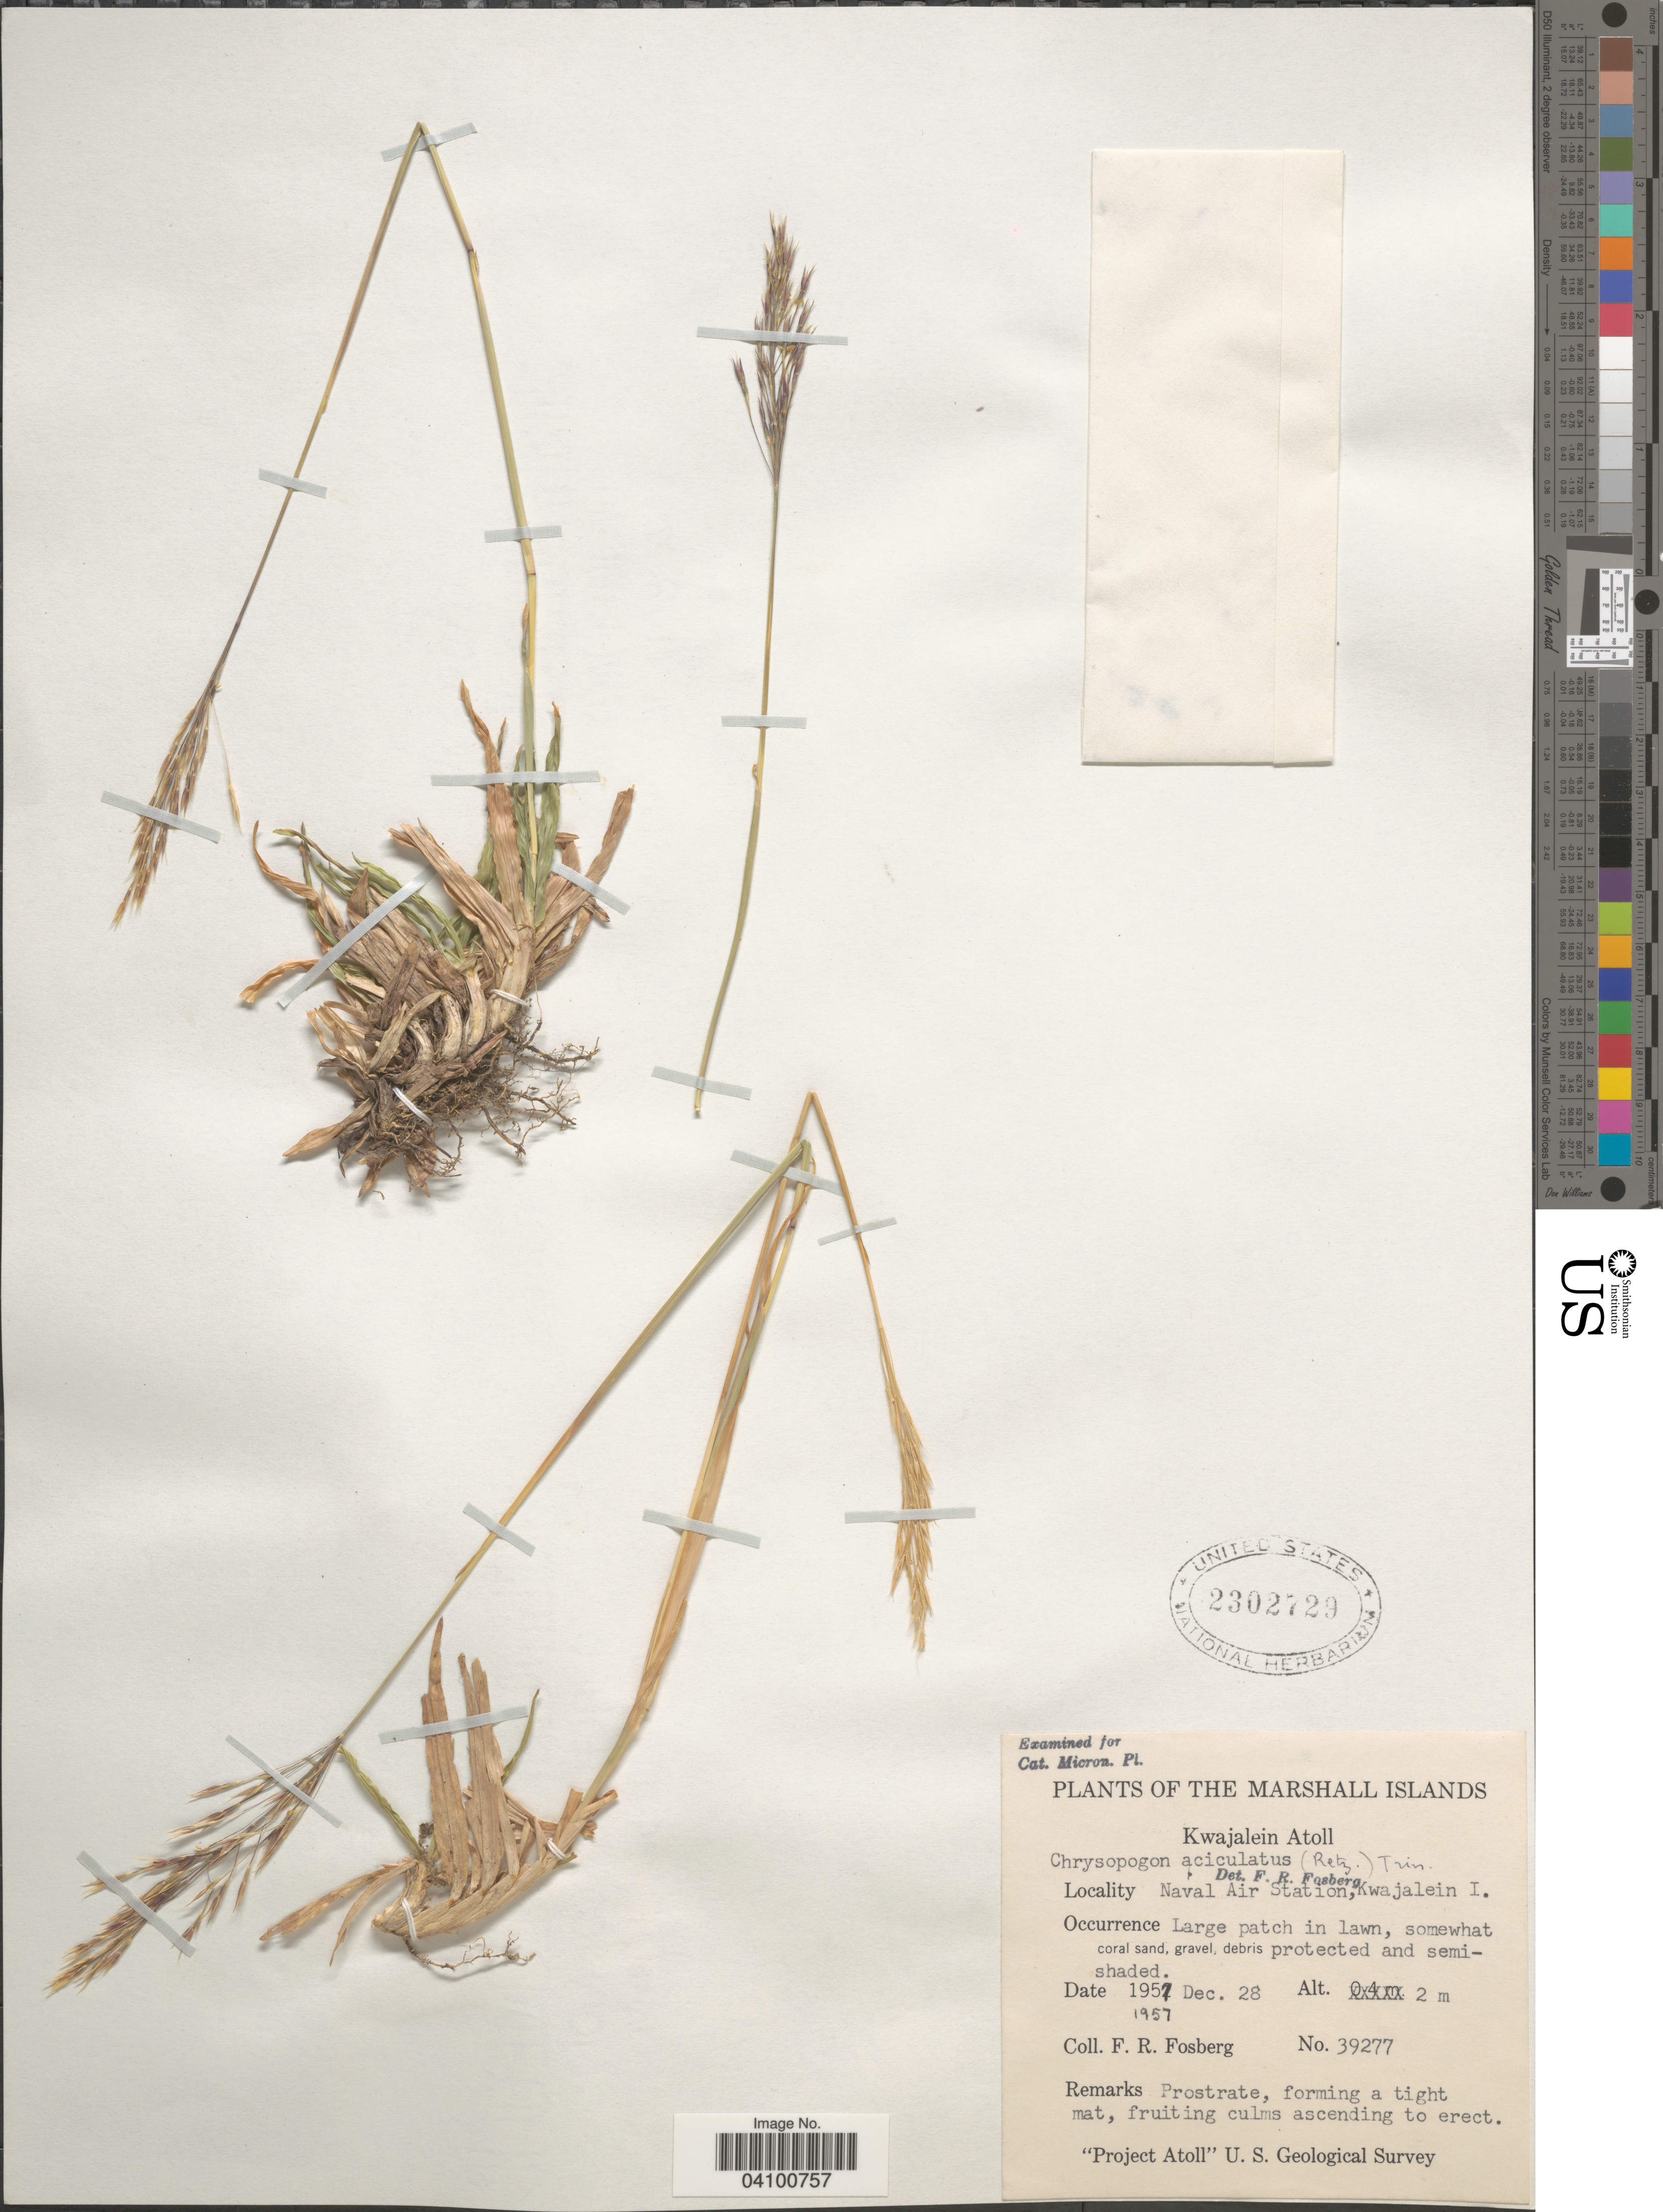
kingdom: Plantae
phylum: Tracheophyta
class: Liliopsida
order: Poales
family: Poaceae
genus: Chrysopogon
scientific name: Chrysopogon aciculatus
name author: (Retz.) Trin.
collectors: F. R. Fosberg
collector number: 39277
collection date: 1957-12-28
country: Marshall Islands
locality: Kwajalein Atoll. Naval Air Station, Kwajalein I. "Project Atoll" U.S. Geological Survey.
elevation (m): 2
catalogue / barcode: US 2302729